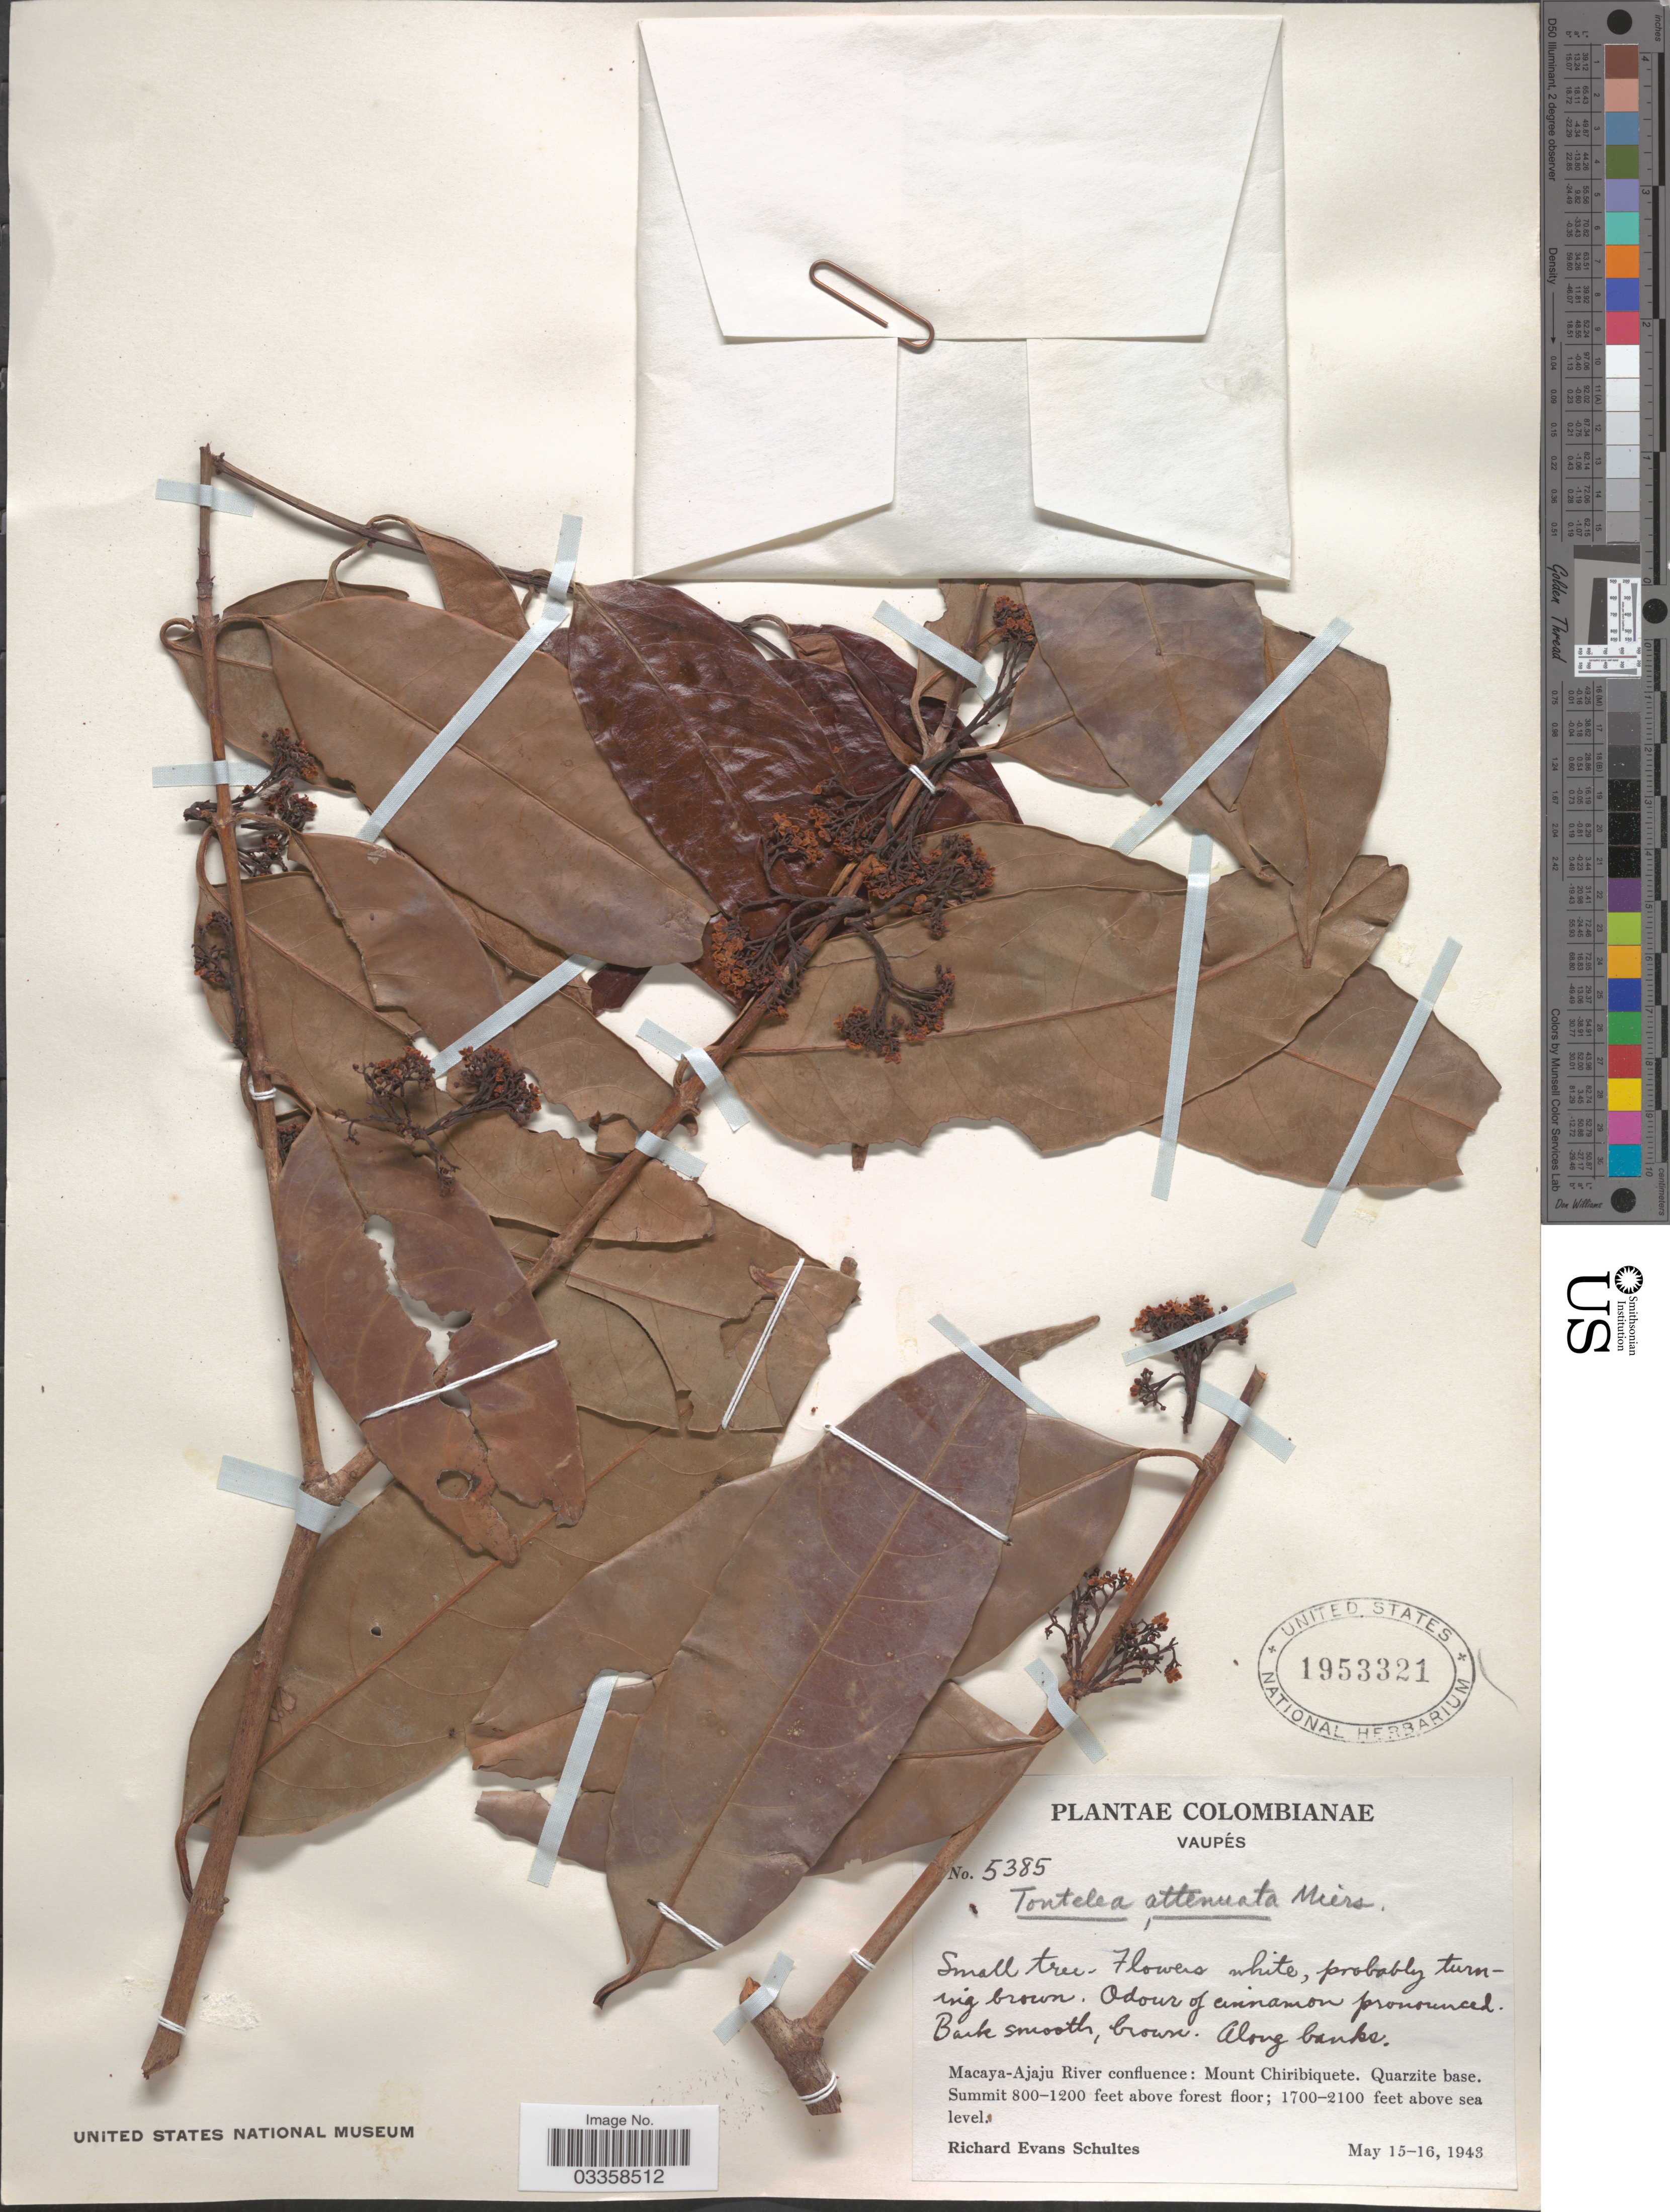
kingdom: Plantae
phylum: Tracheophyta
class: Magnoliopsida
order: Celastrales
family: Celastraceae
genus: Tontelea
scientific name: Tontelea attenuata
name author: Miers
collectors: R. E. Schultes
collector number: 5385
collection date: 1943-05-15/1943-05-16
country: Colombia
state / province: Vaupés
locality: Macaya-Ajaju River confluence: Mount Chiribiquete.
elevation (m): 518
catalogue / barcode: US 1953321